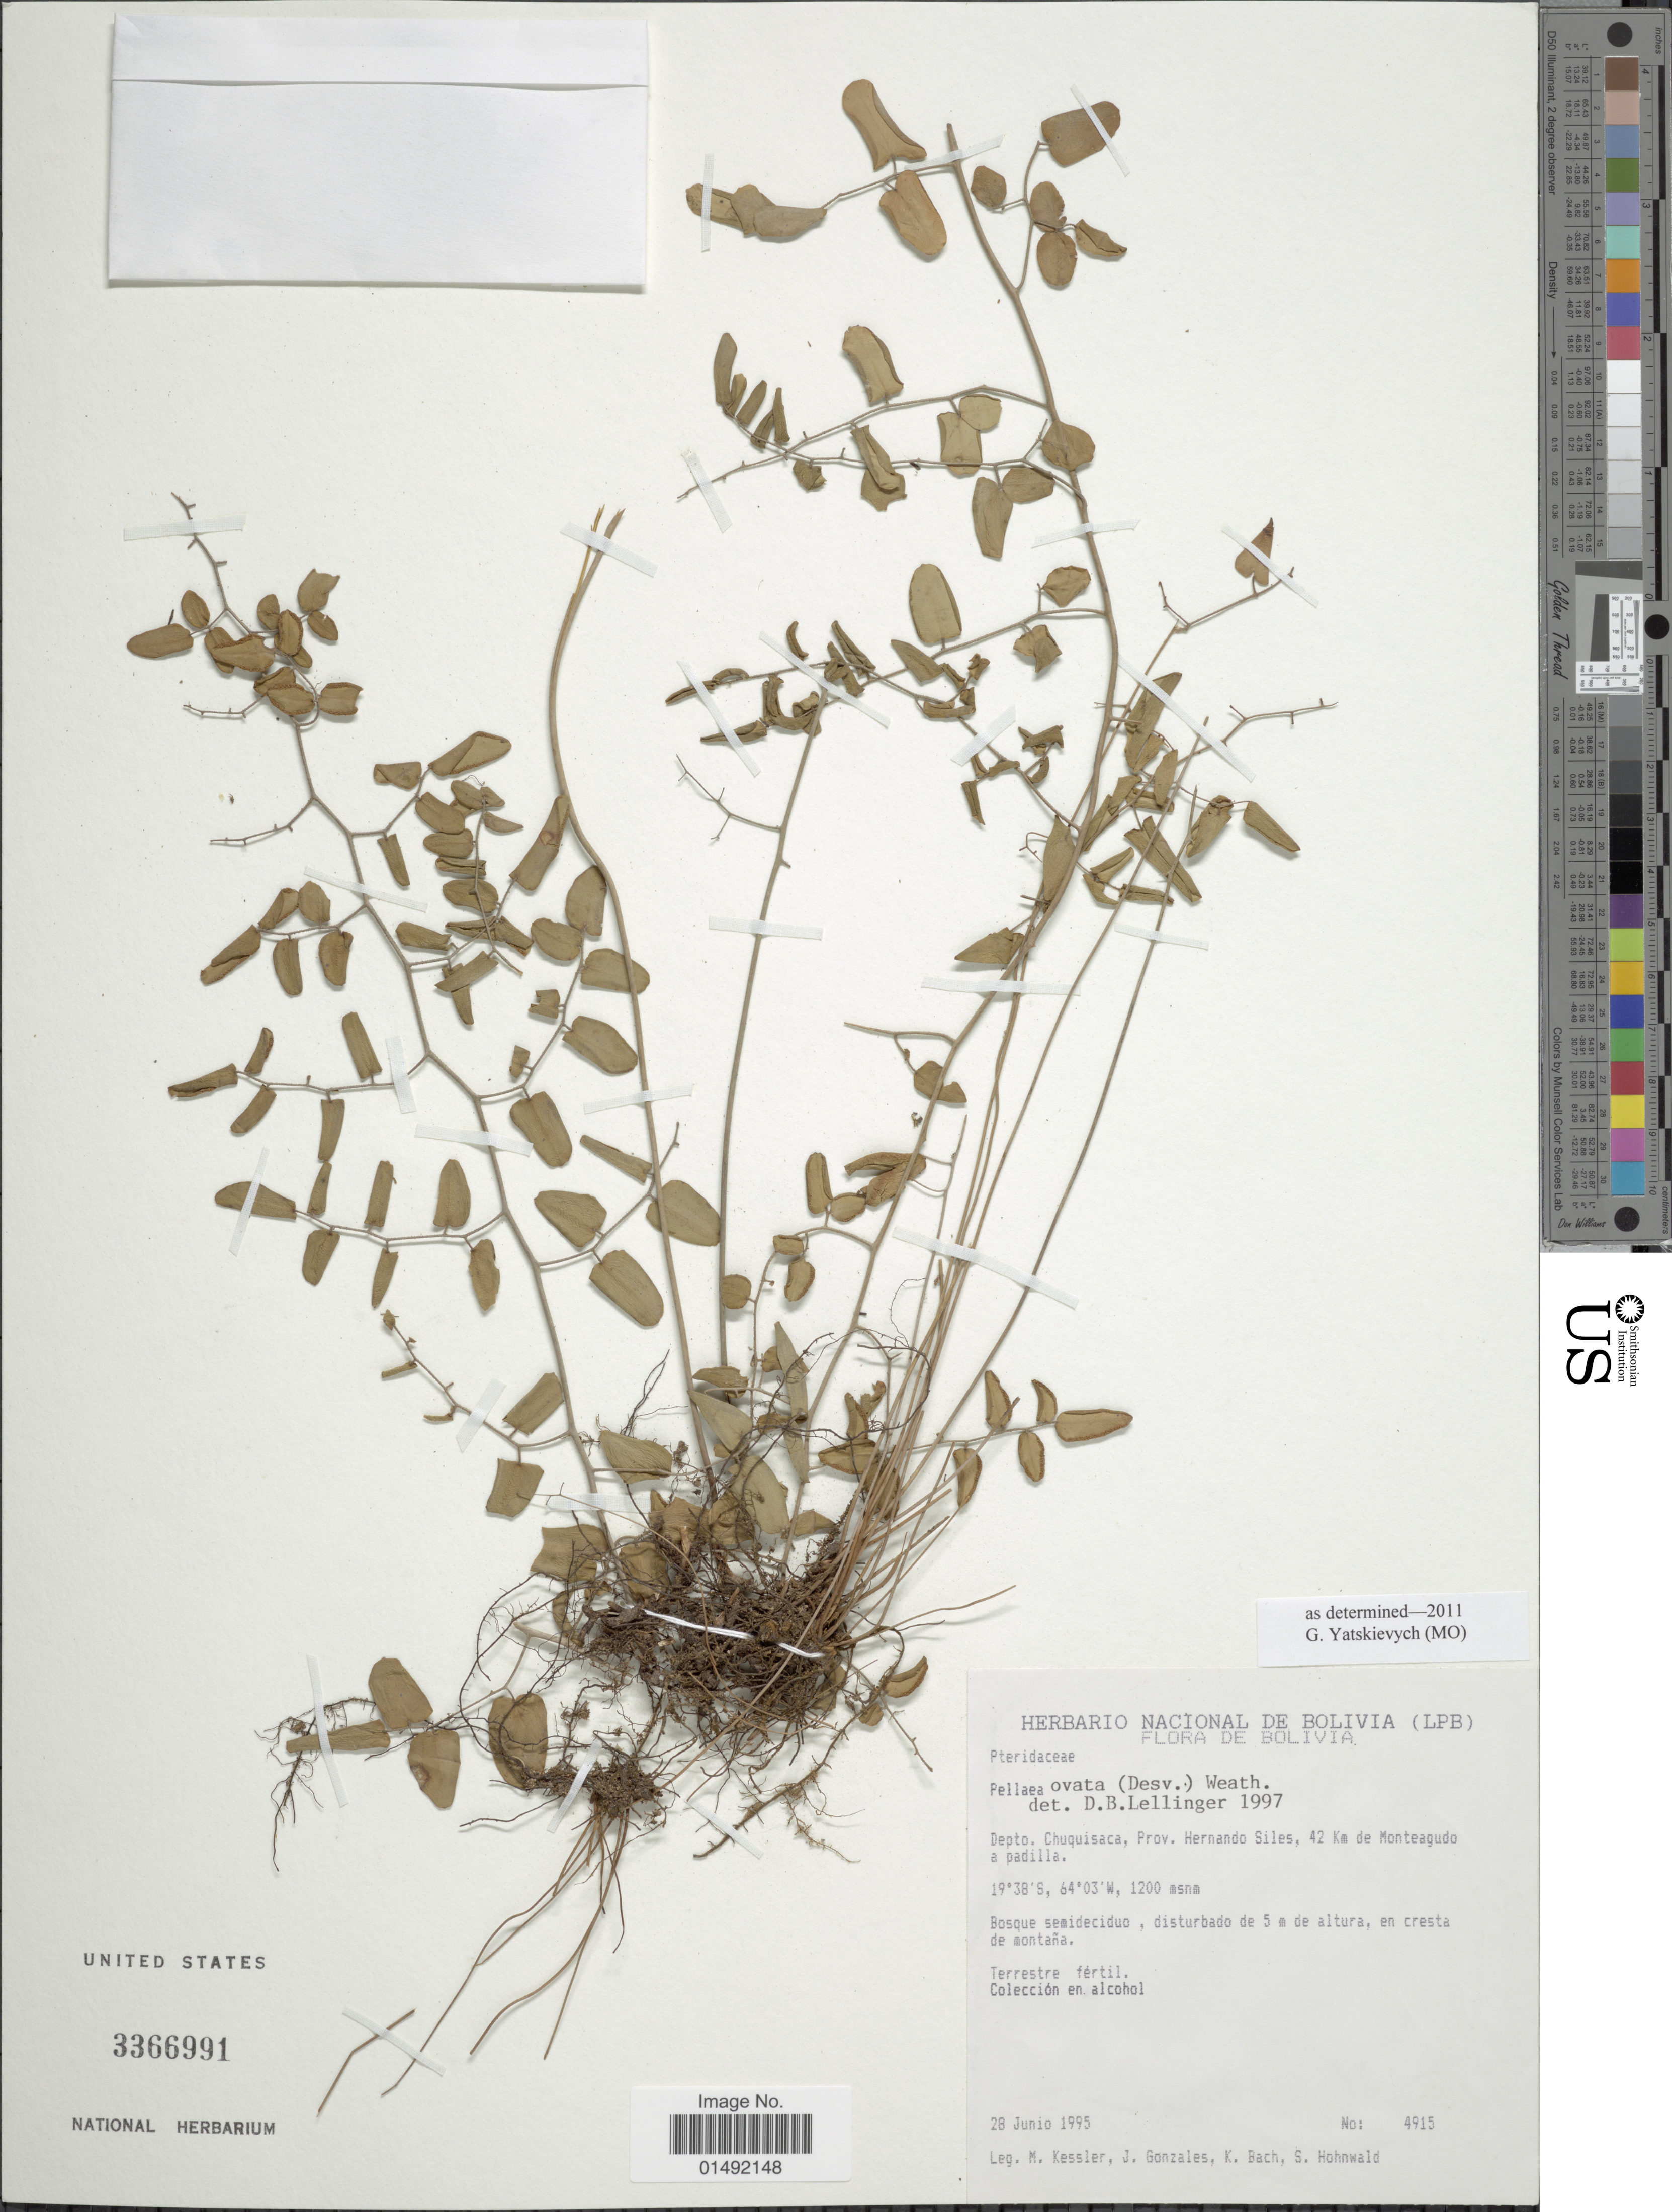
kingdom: Plantae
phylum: Tracheophyta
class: Polypodiopsida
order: Polypodiales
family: Pteridaceae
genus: Pellaea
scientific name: Pellaea ovata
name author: (Desv.) Weath.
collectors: M. Kessler, J. Gonzales, K. Bach & S. Hohnwald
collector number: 4915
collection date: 1995-06-28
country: Bolivia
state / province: Chuquisaca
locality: Depto Chuquisaca, prov. Hernando Siles, 42 Km de Monteagudo a padilla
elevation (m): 1200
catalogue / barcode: US 3366991